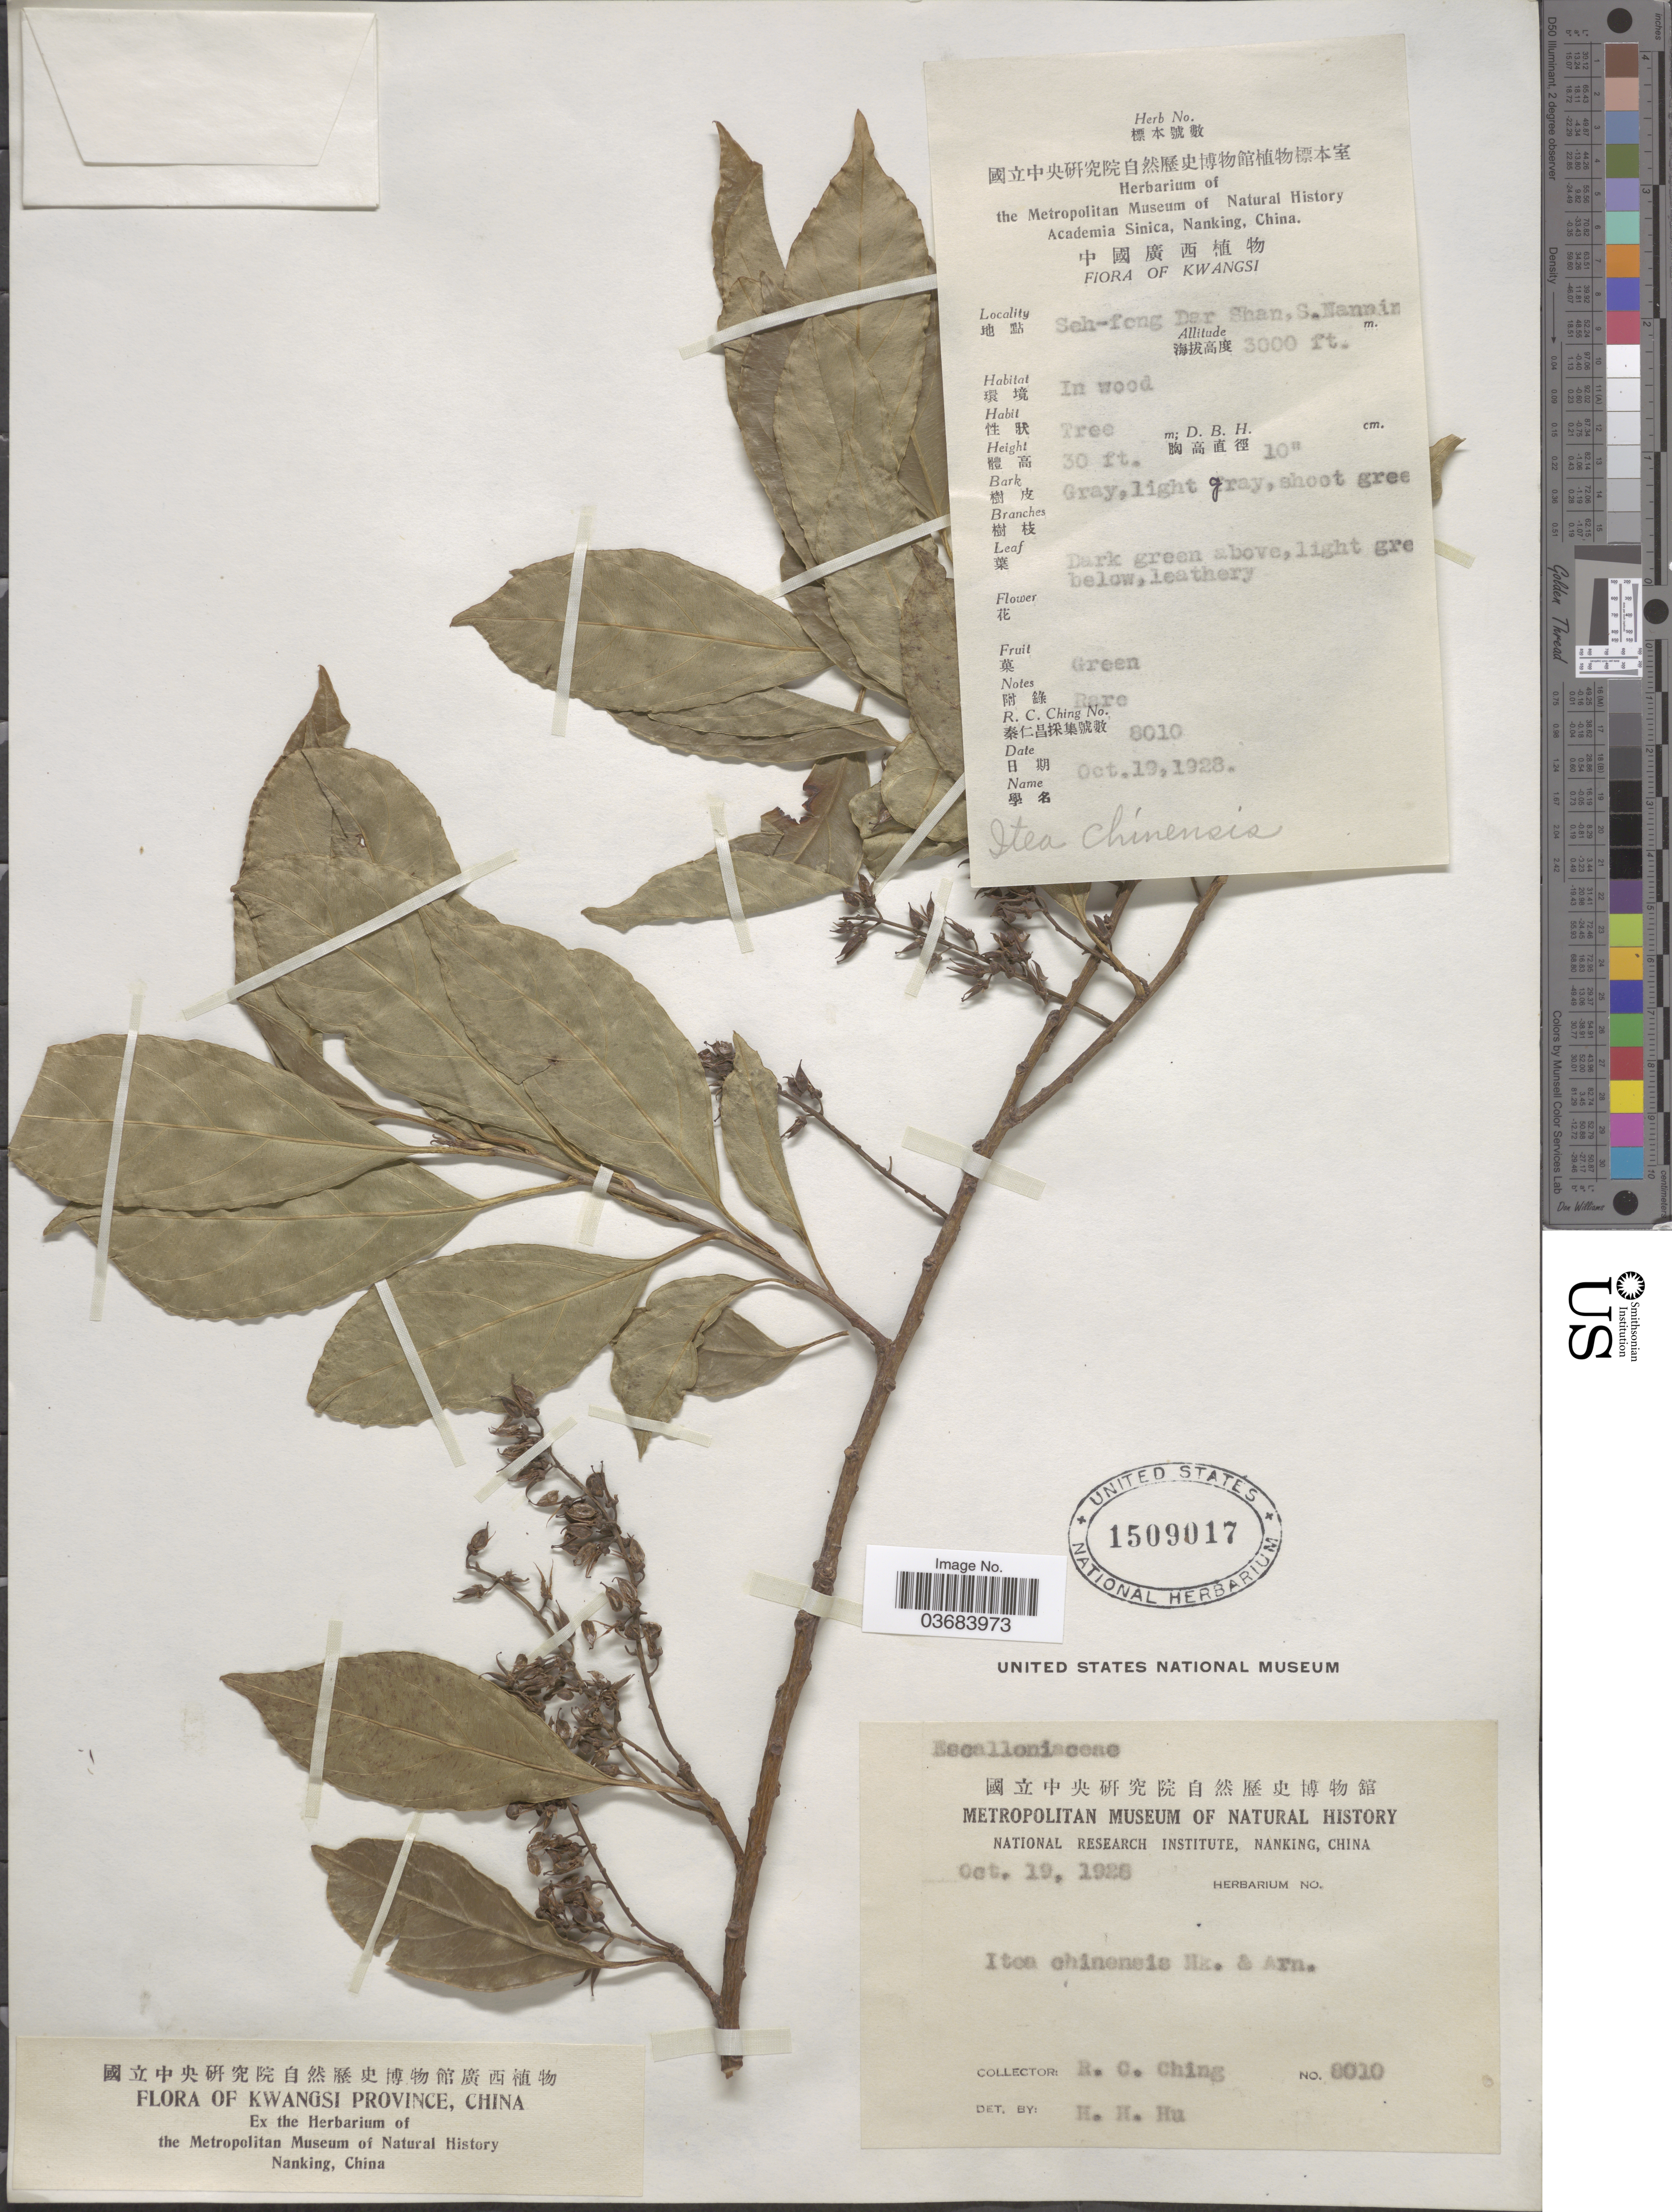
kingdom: Plantae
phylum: Tracheophyta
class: Magnoliopsida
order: Saxifragales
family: Iteaceae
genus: Itea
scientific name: Itea chinensis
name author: W. Hook. & H.J. Arn.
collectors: R. C. Ching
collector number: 8010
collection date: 1928-10-19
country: China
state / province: Guangxi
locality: Kwangsi Province. Seh-feng Dar Shan, C. Nanaiz.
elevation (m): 914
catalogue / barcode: US 1509017